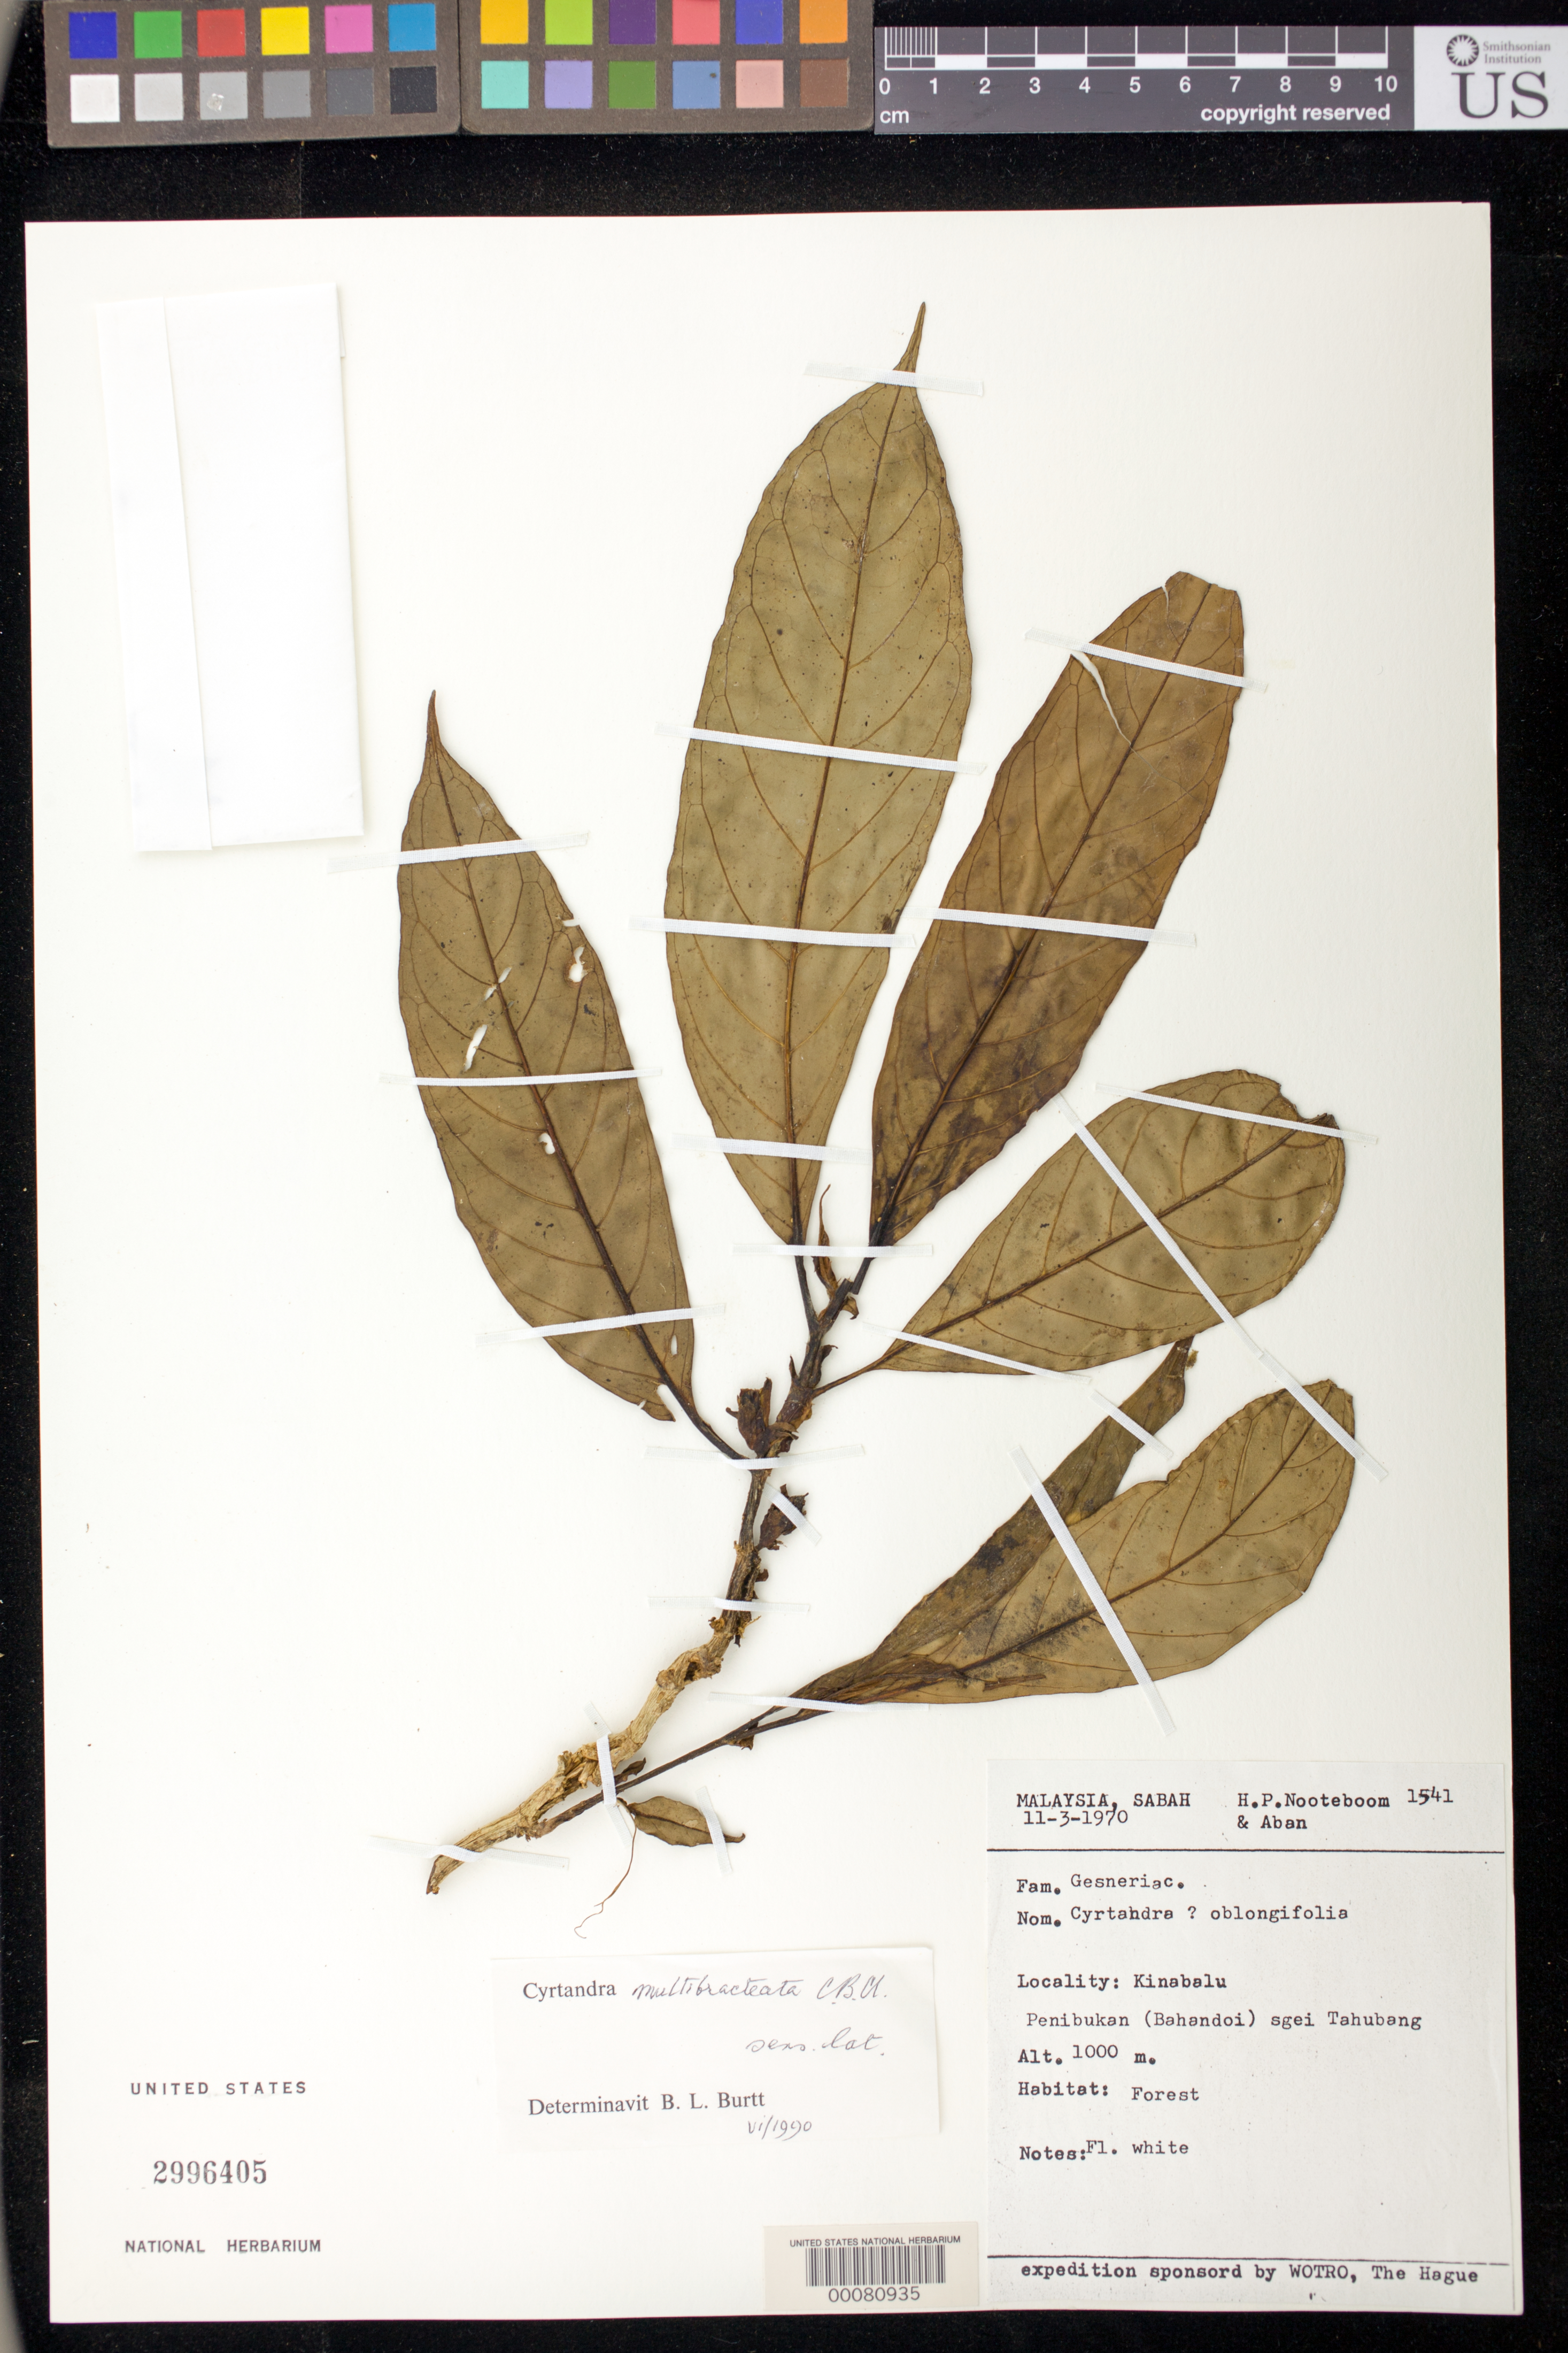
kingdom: Plantae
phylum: Tracheophyta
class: Magnoliopsida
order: Lamiales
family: Gesneriaceae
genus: Cyrtandra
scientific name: Cyrtandra oblongifolia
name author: (Blume) Benth. & Hook. ex C.B. Clarke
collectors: H. P. Nooteboom & -- Aban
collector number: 1541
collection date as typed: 11 Mar 1970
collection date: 1970-03-11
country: Malaysia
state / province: Sabah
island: Borneo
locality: Kinabalu, penibukan (bahandoi) sgei tahubang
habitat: Forest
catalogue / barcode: US 2996405